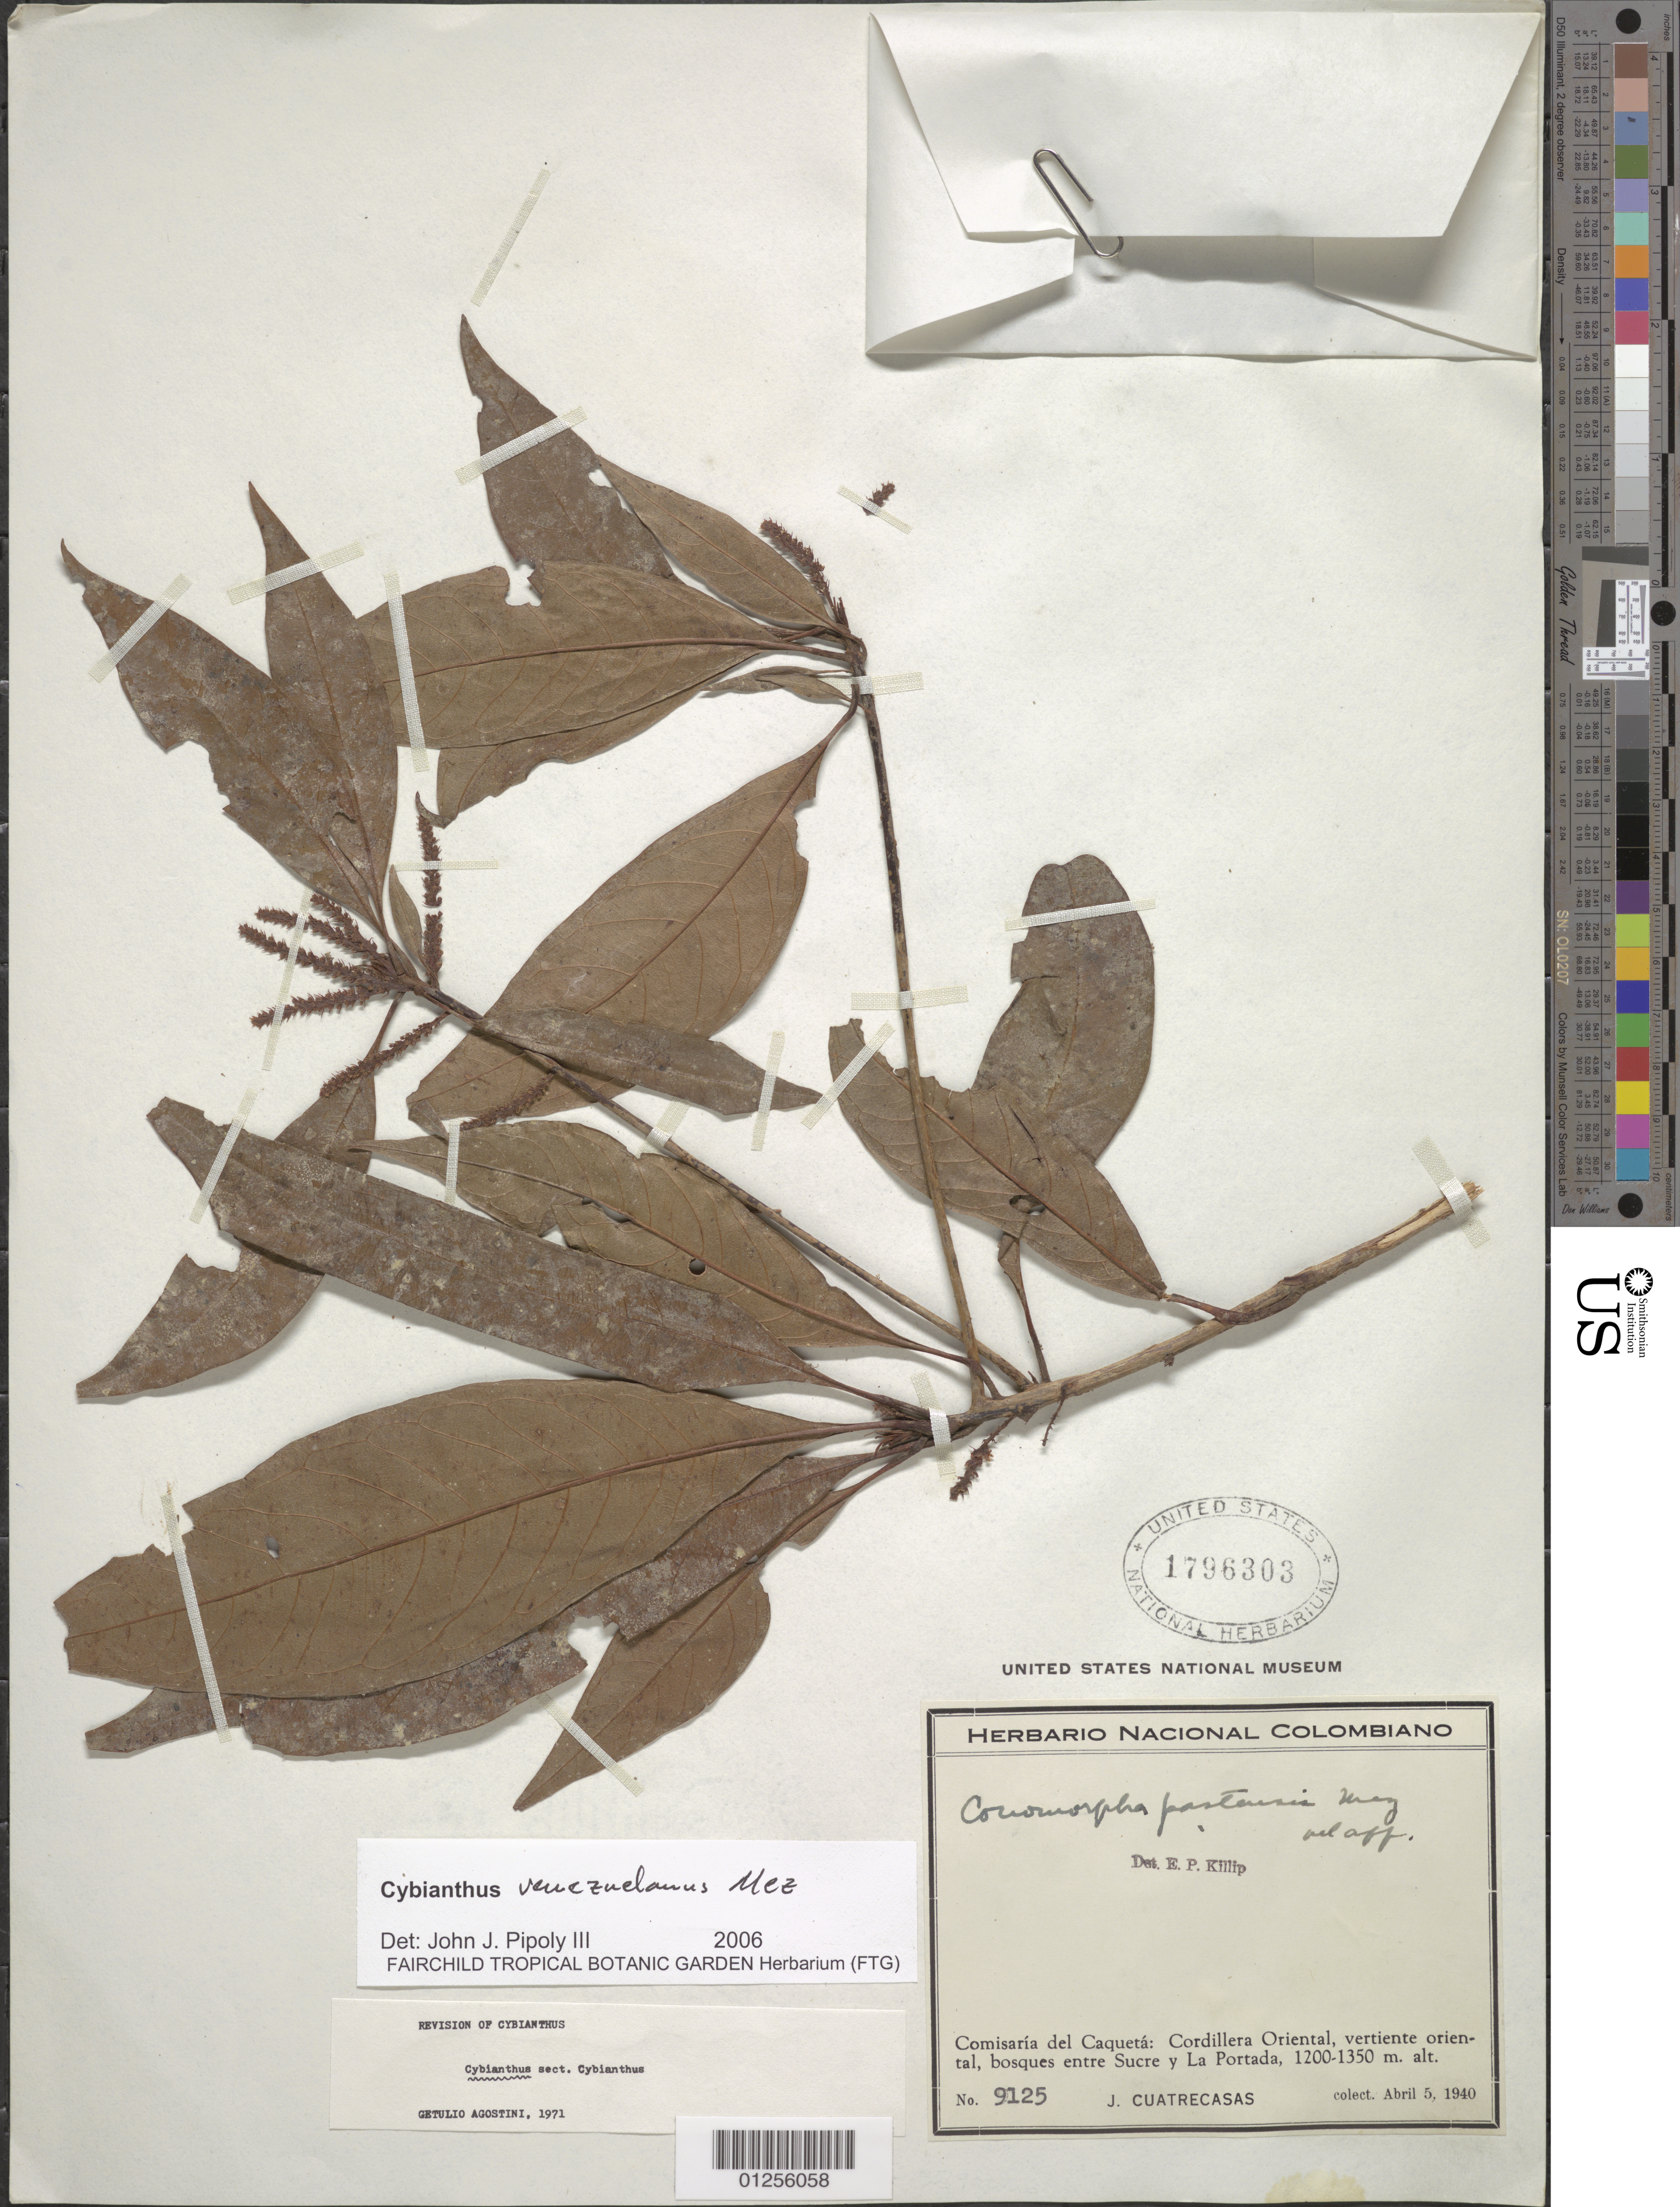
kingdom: Plantae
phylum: Tracheophyta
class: Magnoliopsida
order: Ericales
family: Primulaceae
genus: Cybianthus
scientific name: Cybianthus venezuelanus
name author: Mez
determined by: Pipoly, J. J., III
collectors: J. Cuatrecasas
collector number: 9125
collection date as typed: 05 Apr 1940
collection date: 1940-04-05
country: Colombia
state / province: Caquetá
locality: Cordillera Oriental, Vertiente Oriental, Bosques entre Sucre y La Portada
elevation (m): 1200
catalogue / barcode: US 1796303